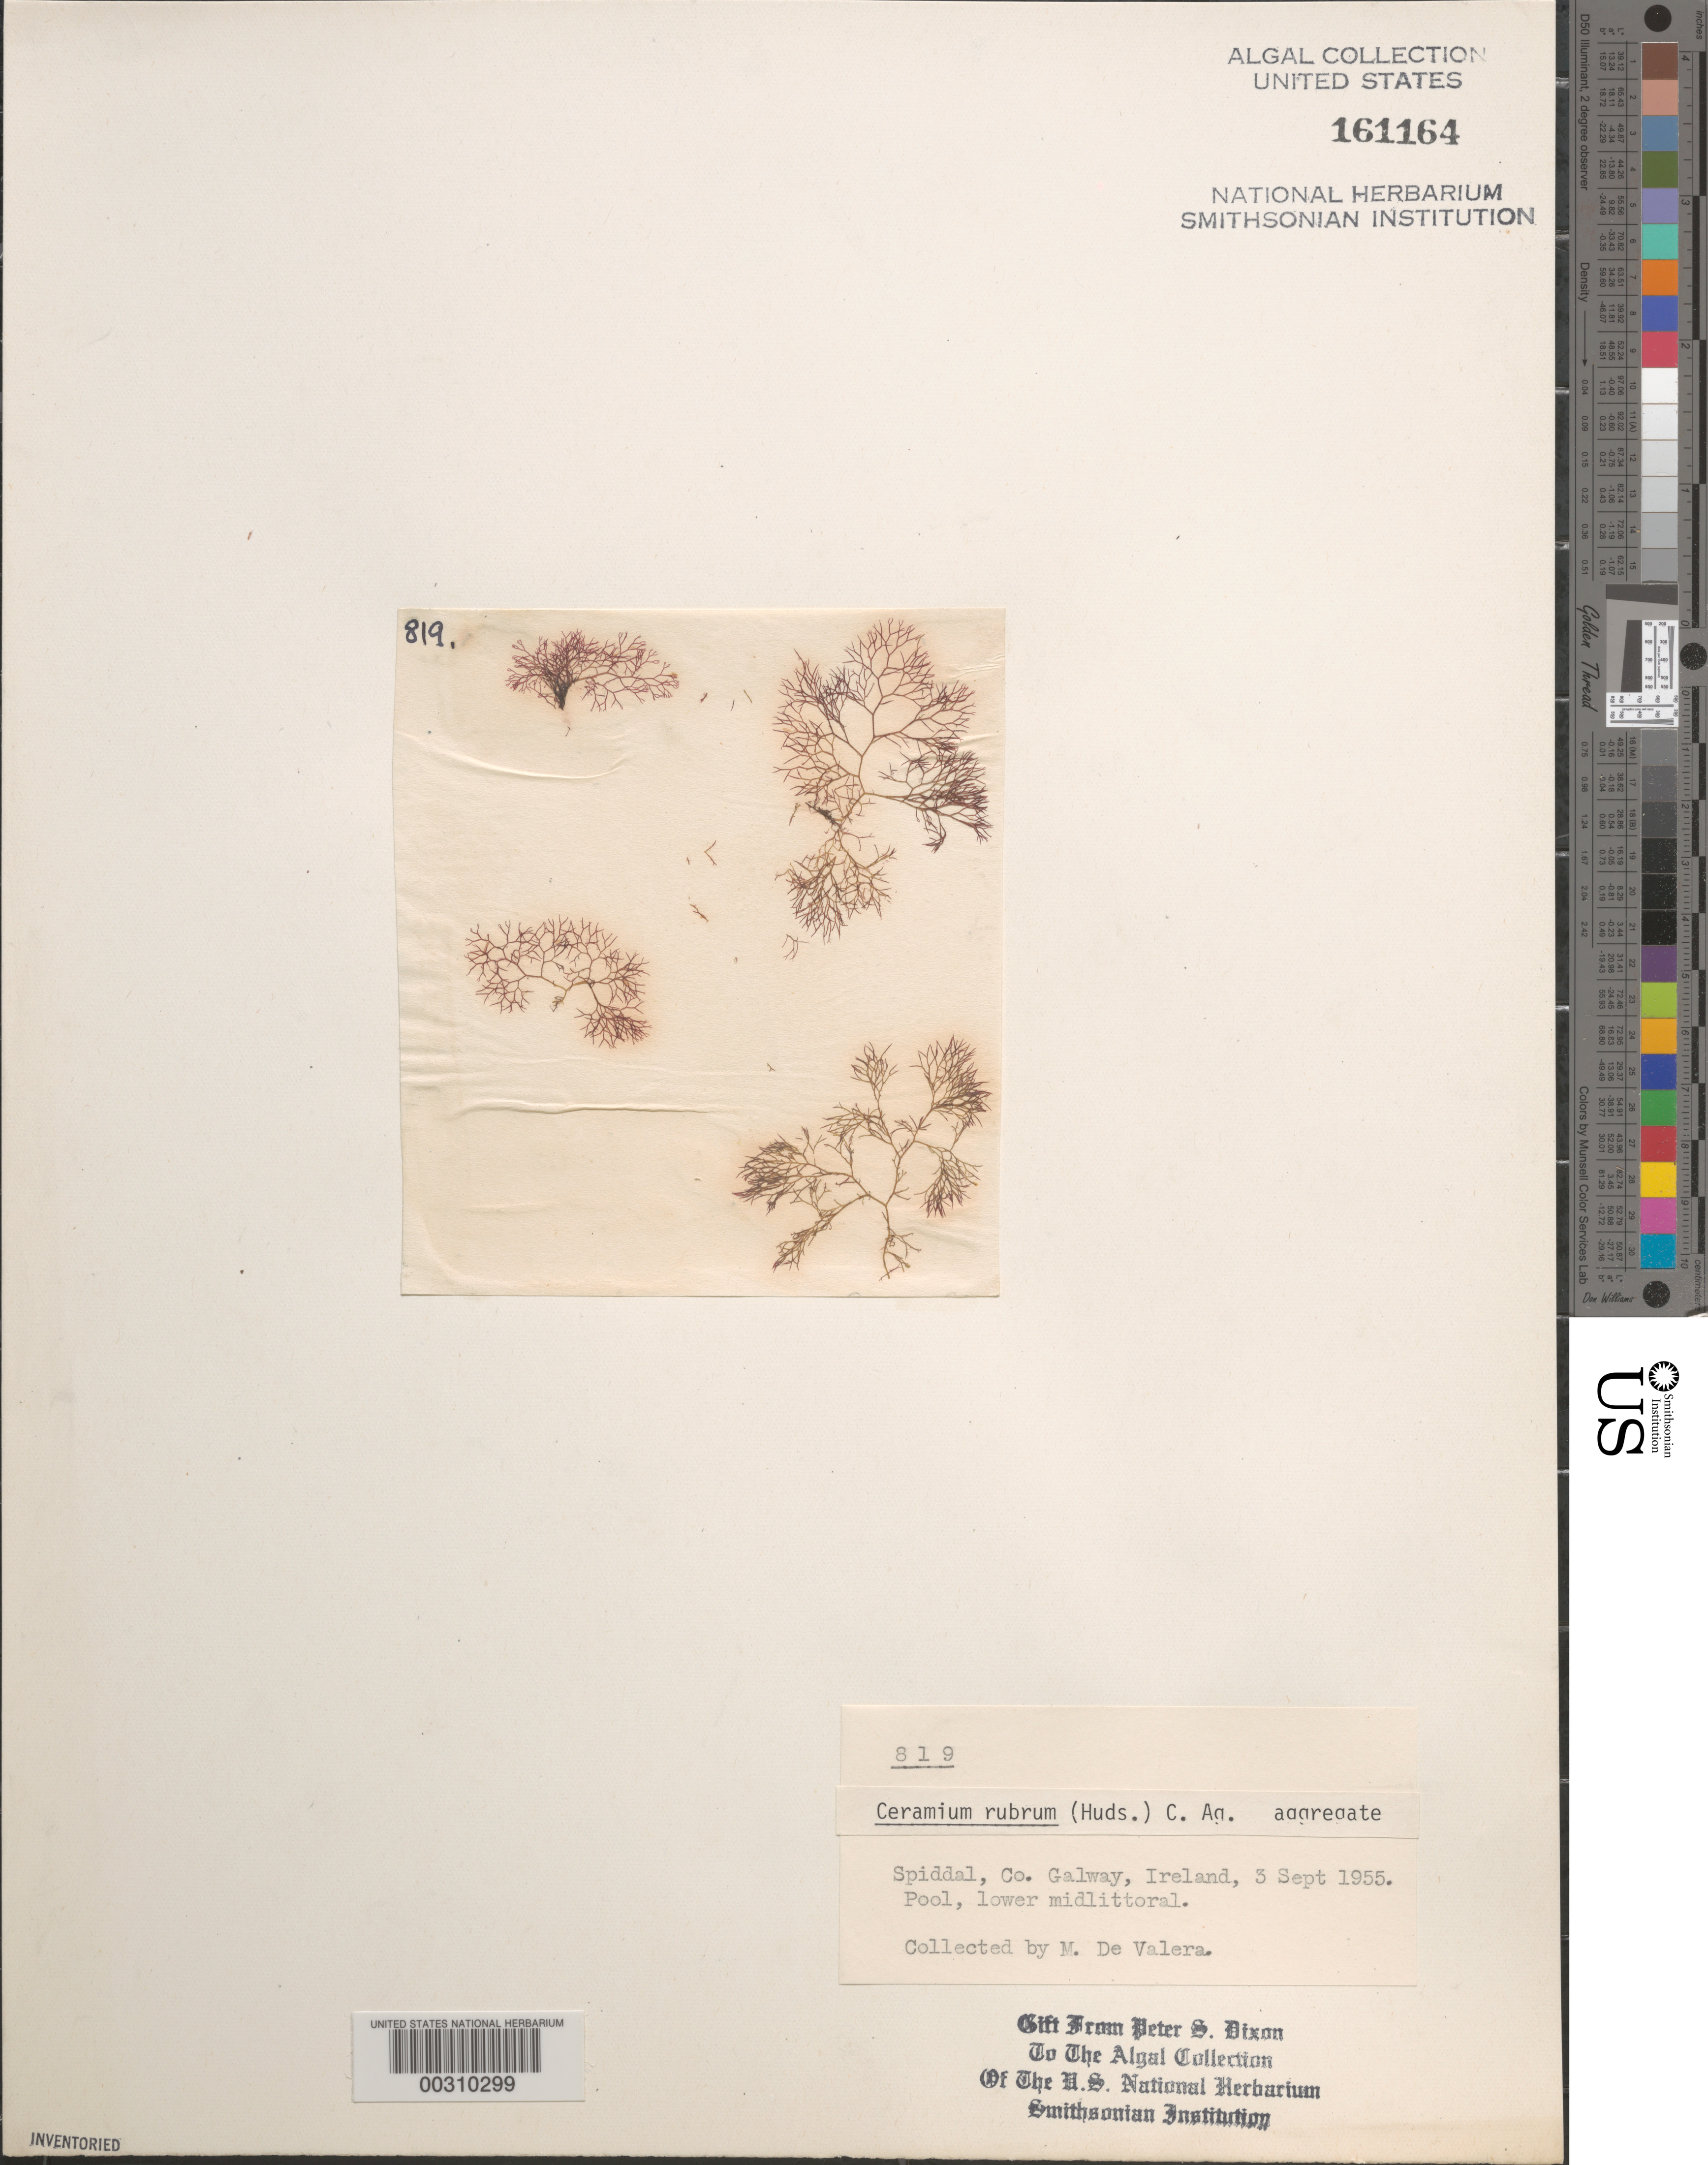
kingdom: Plantae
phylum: Rhodophyta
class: Florideophyceae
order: Ceramiales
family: Ceramiaceae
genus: Ceramium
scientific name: Ceramium rubrum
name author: C. Agardh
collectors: M. De Valera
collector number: PSD 819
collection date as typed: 03 Sep 1955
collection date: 1955-09-03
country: Ireland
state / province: Connaught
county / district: Galway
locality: Spiddal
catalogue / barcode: US 161164